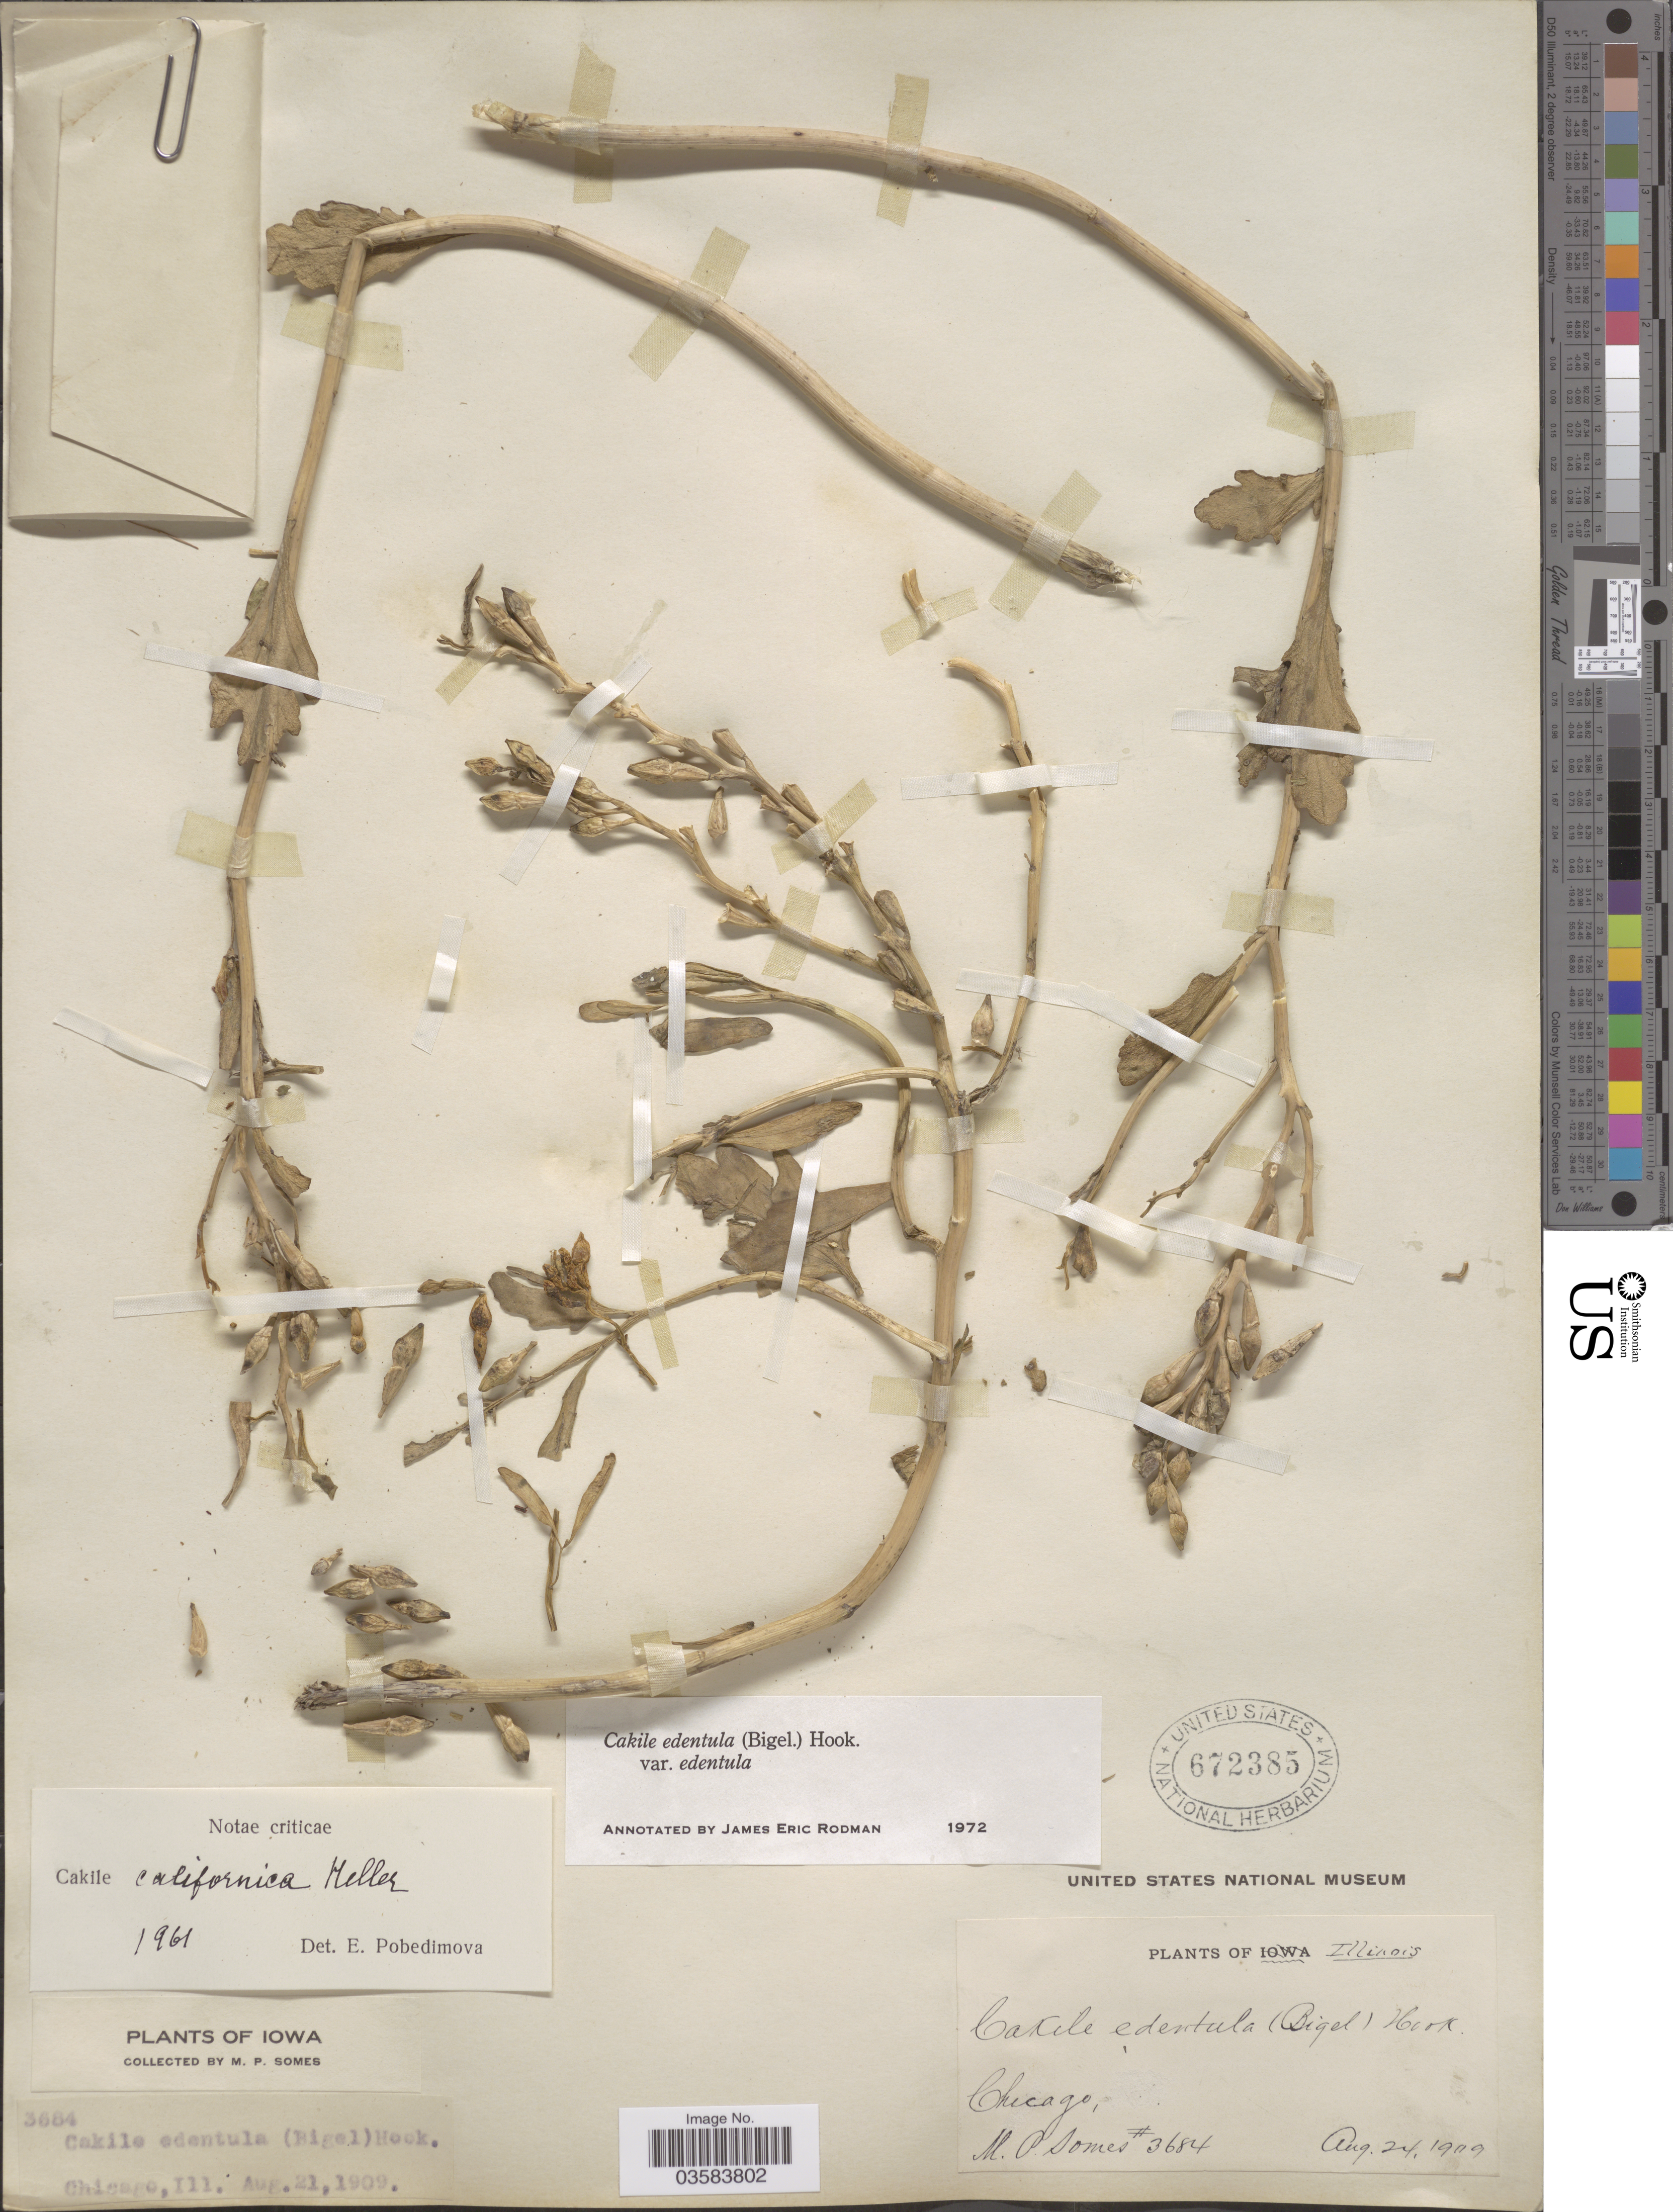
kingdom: Plantae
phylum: Tracheophyta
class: Magnoliopsida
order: Brassicales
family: Brassicaceae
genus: Cakile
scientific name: Cakile edentula var. edentula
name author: (Bigelow) Hook.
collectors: M. Somes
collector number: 3684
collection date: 1909-08-24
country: United States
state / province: Illinois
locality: Chicago.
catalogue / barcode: US 672385